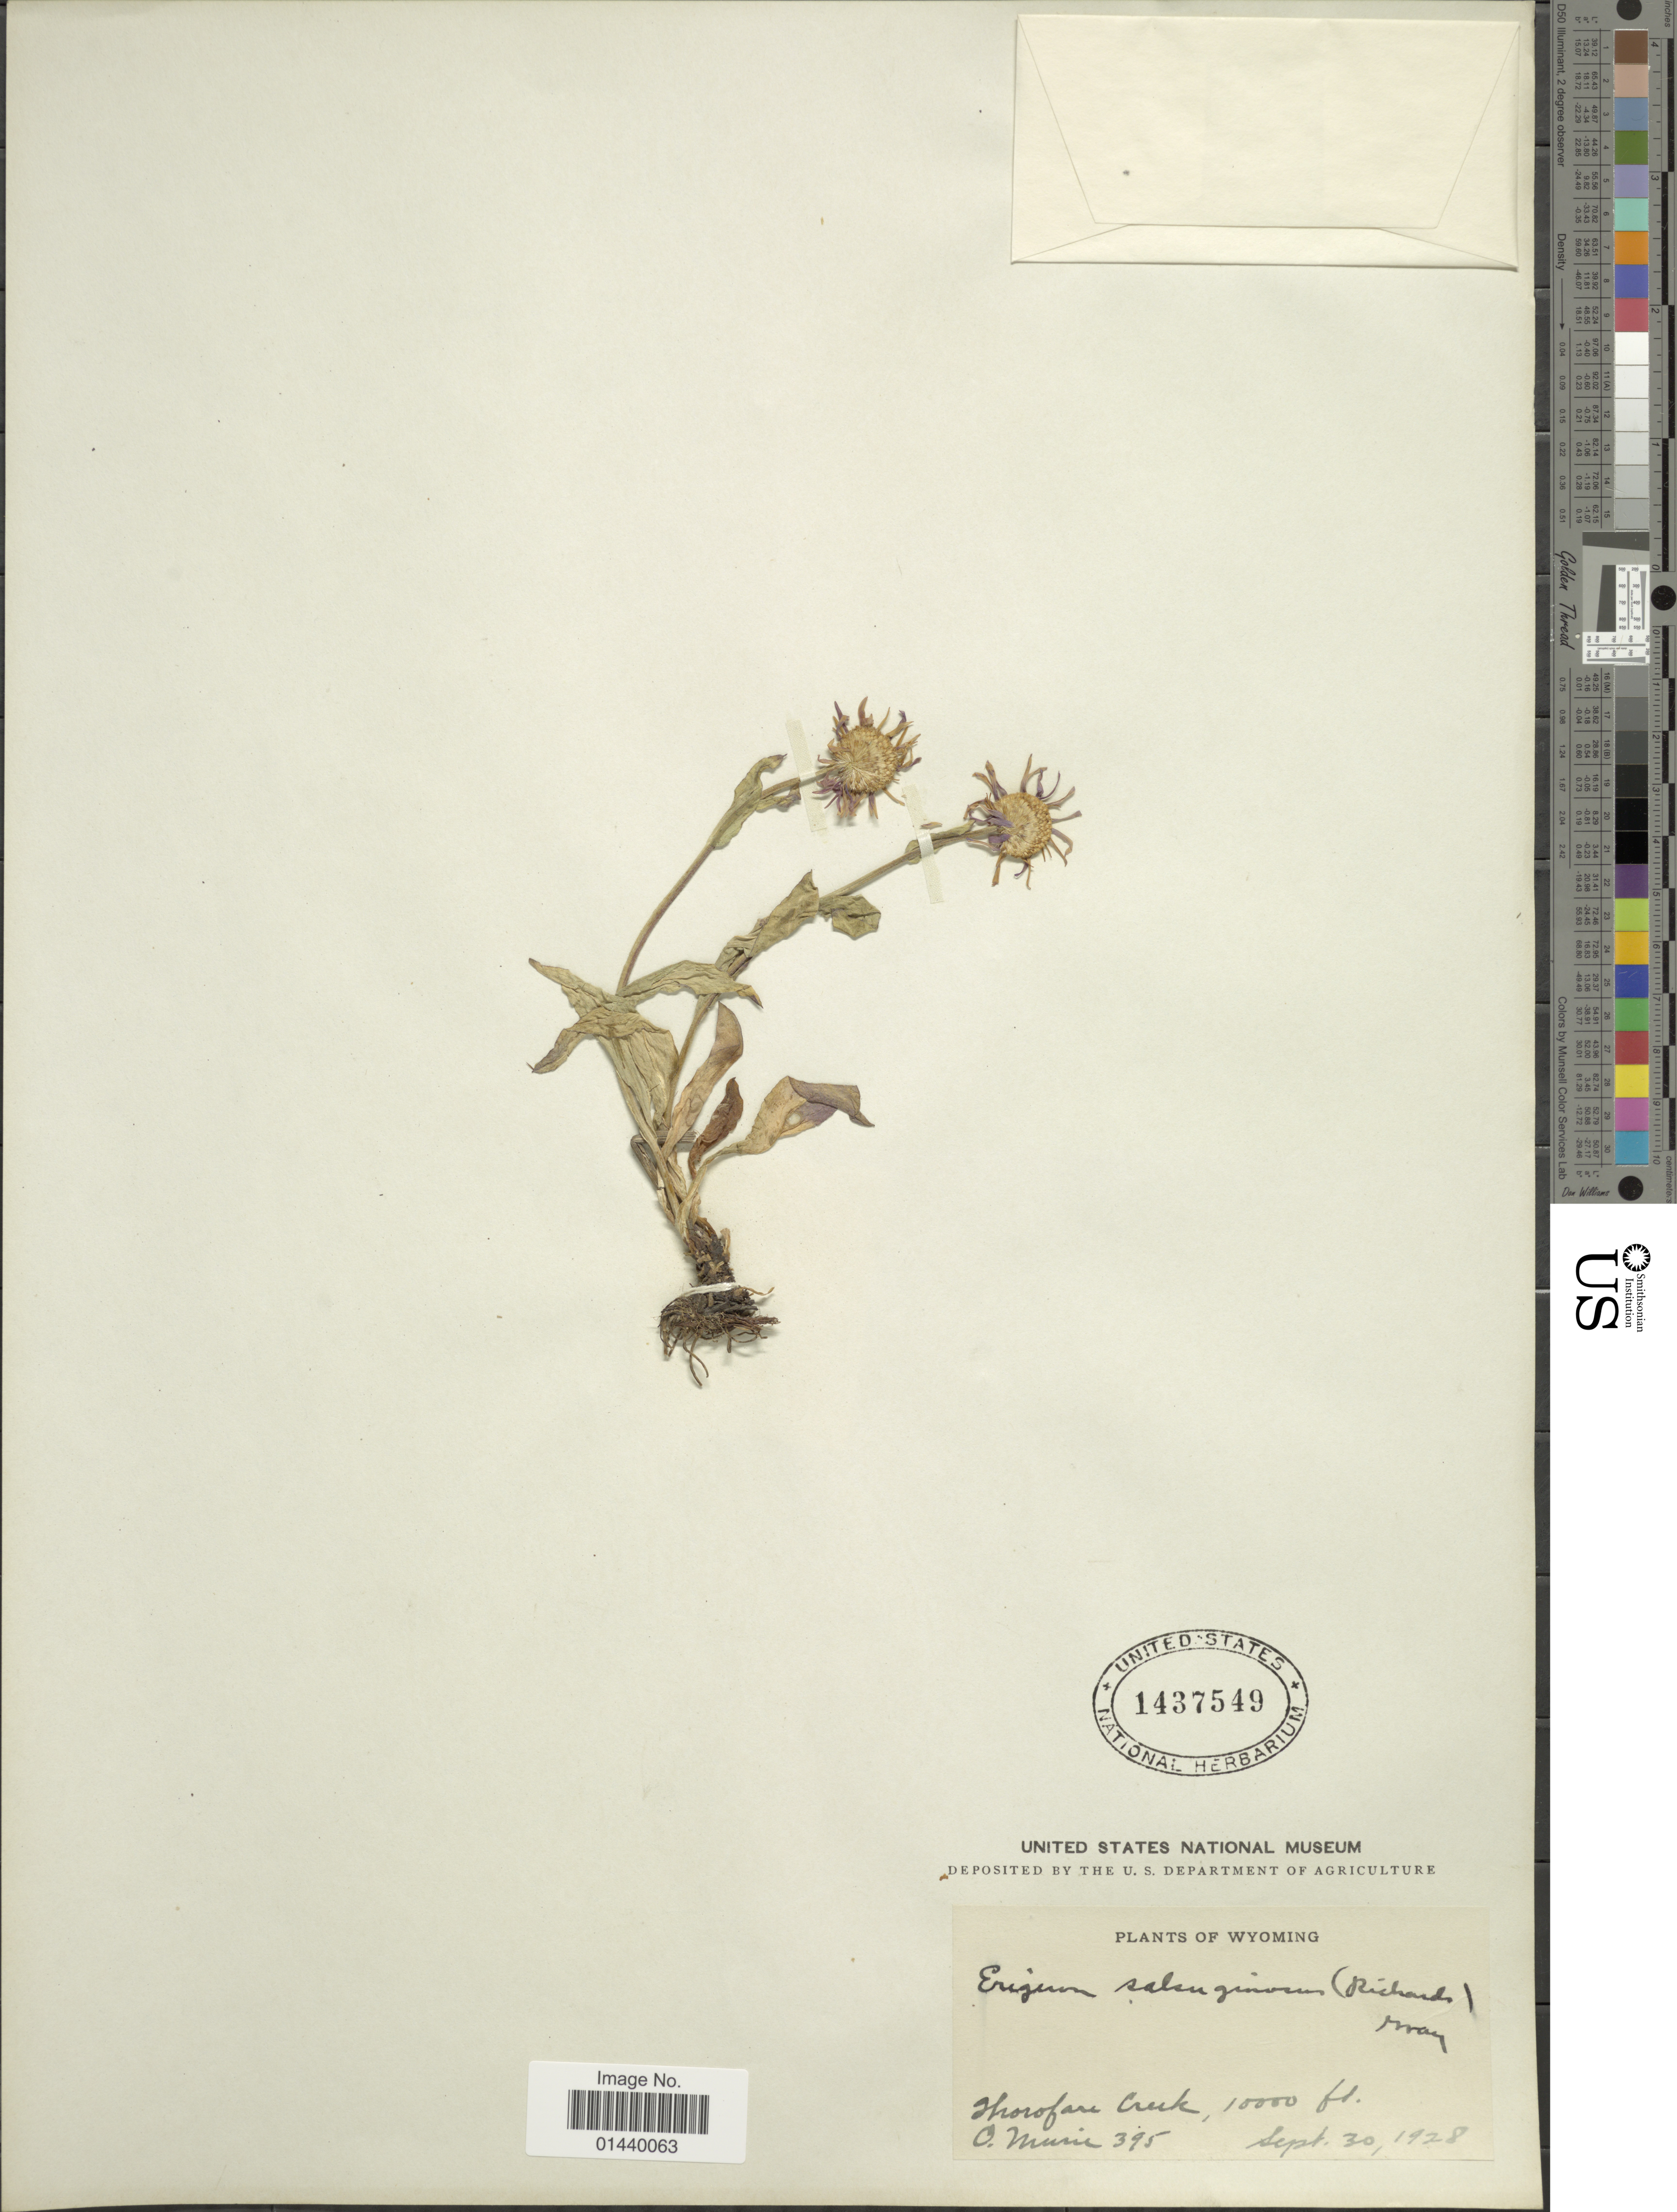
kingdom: Plantae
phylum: Tracheophyta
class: Magnoliopsida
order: Asterales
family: Asteraceae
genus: Erigeron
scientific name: Erigeron salsuginosus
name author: (Richardson ex R. Br.) A. Gray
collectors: O. Murie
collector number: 395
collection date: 1928-09-30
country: United States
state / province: Wyoming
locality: Thorofare Creek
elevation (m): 3048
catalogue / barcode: US 1437549